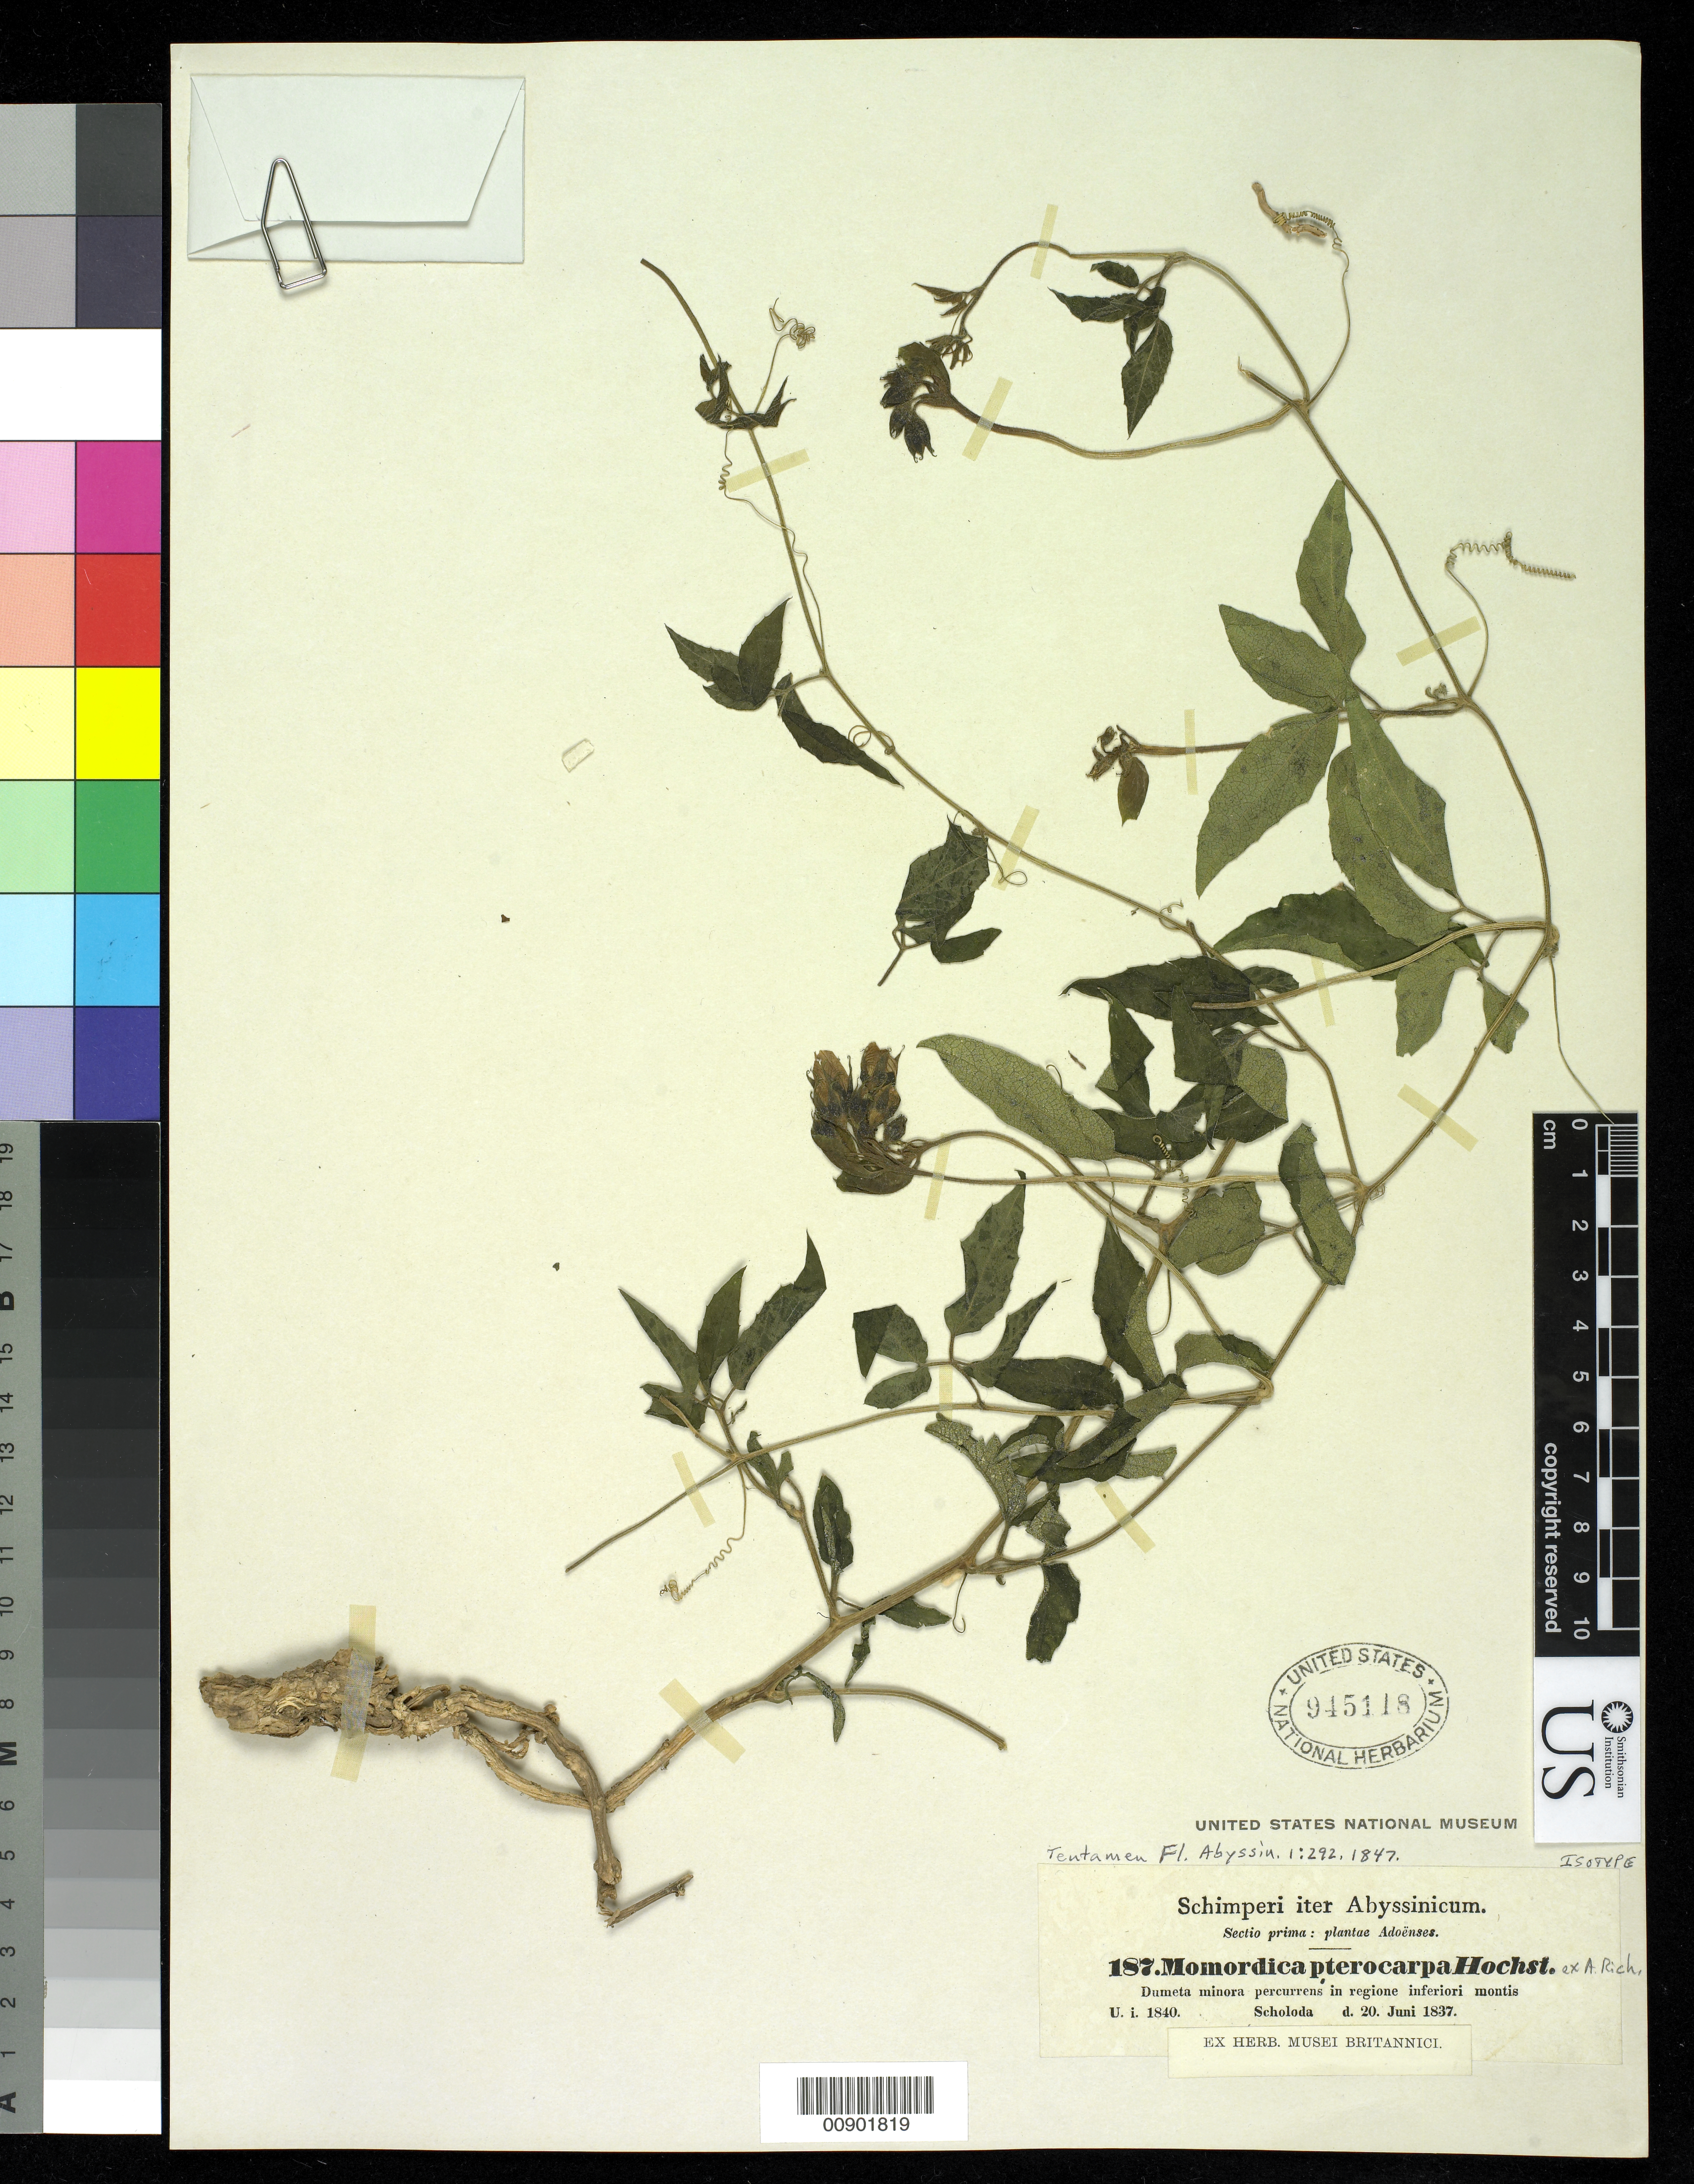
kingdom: Plantae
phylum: Tracheophyta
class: Magnoliopsida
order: Cucurbitales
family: Cucurbitaceae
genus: Momordica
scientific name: Momordica pterocarpa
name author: Hochst. ex A. Rich.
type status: Isotype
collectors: G. W. Schimper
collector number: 187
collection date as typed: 20 Jun 1837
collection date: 1837-06-20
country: Ethiopia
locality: Dumeta minora percurrens in reione inferiori montis Scholoda.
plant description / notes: Section prima: plantae Adoenses.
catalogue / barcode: US 945118